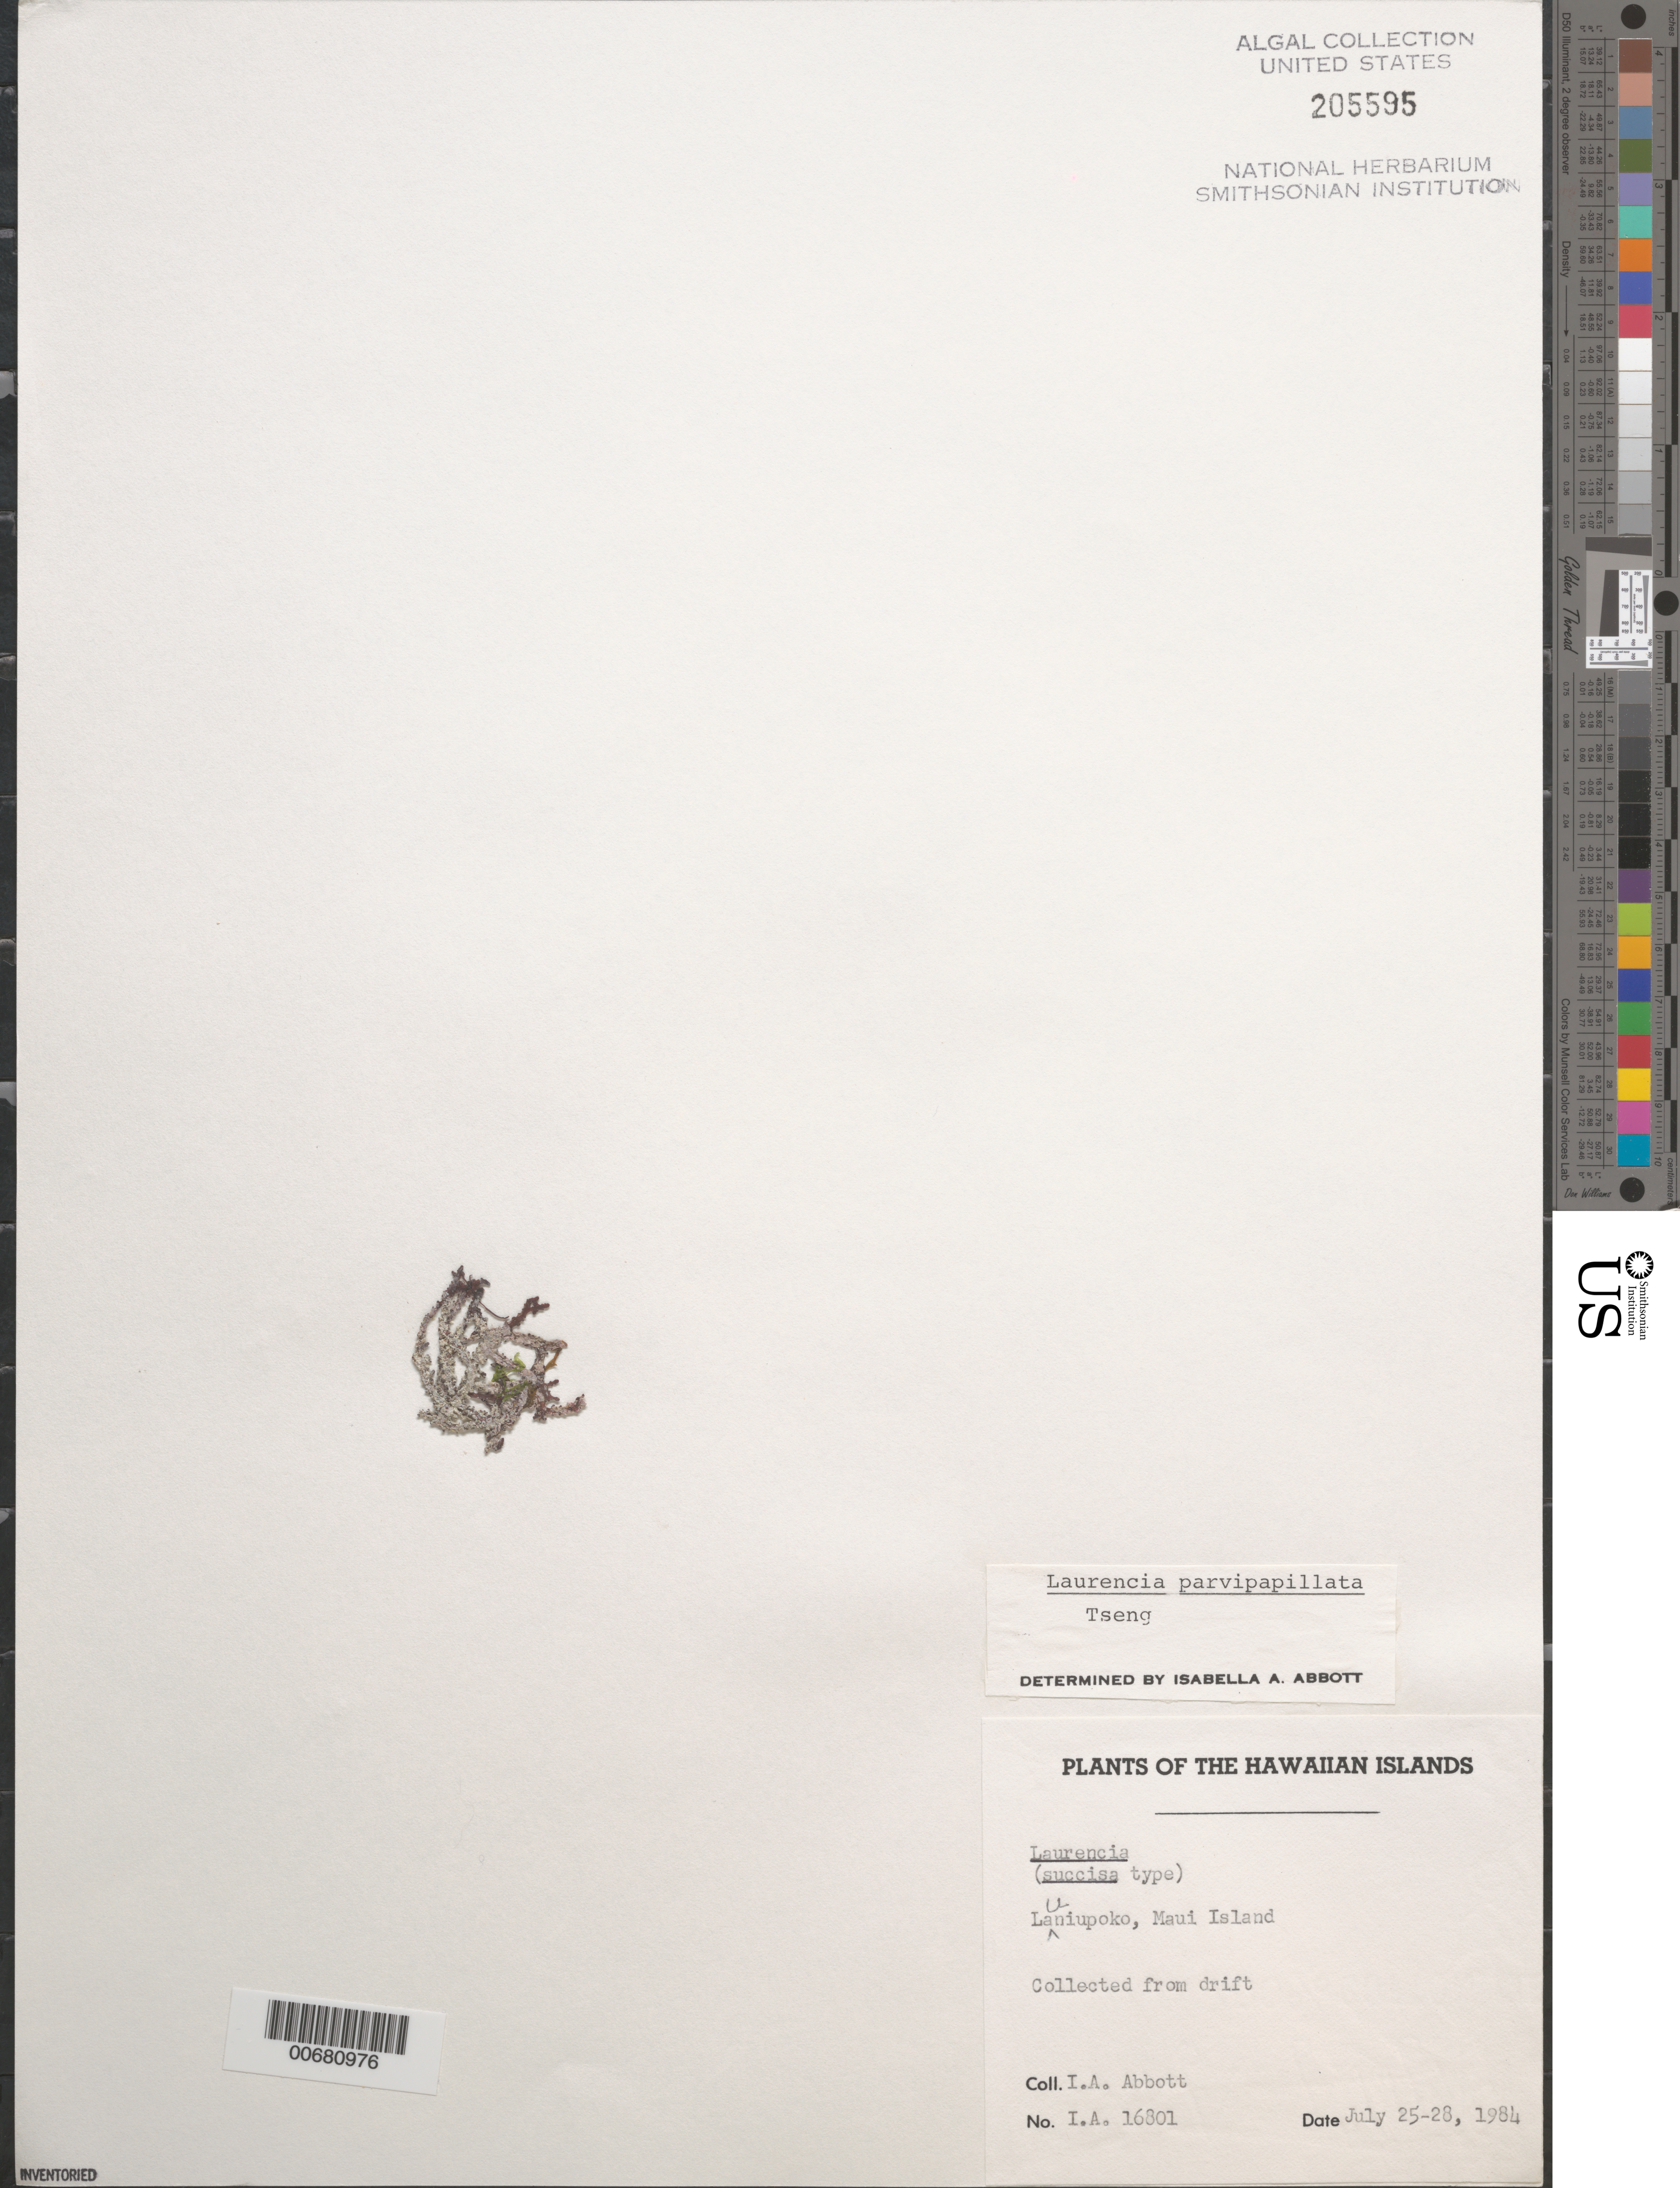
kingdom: Plantae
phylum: Rhodophyta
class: Florideophyceae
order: Ceramiales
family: Rhodomelaceae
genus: Laurencia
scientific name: Laurencia parvipapillata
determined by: Abbott, Isabella A.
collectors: I. A. Abbott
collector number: IAA 16801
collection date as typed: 25 Jul 1984 to 28 Jul 1984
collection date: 1984-07-25/1984-07-28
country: United States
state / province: Hawaii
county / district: Maui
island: Maui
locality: Launiupoko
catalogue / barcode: US 205595